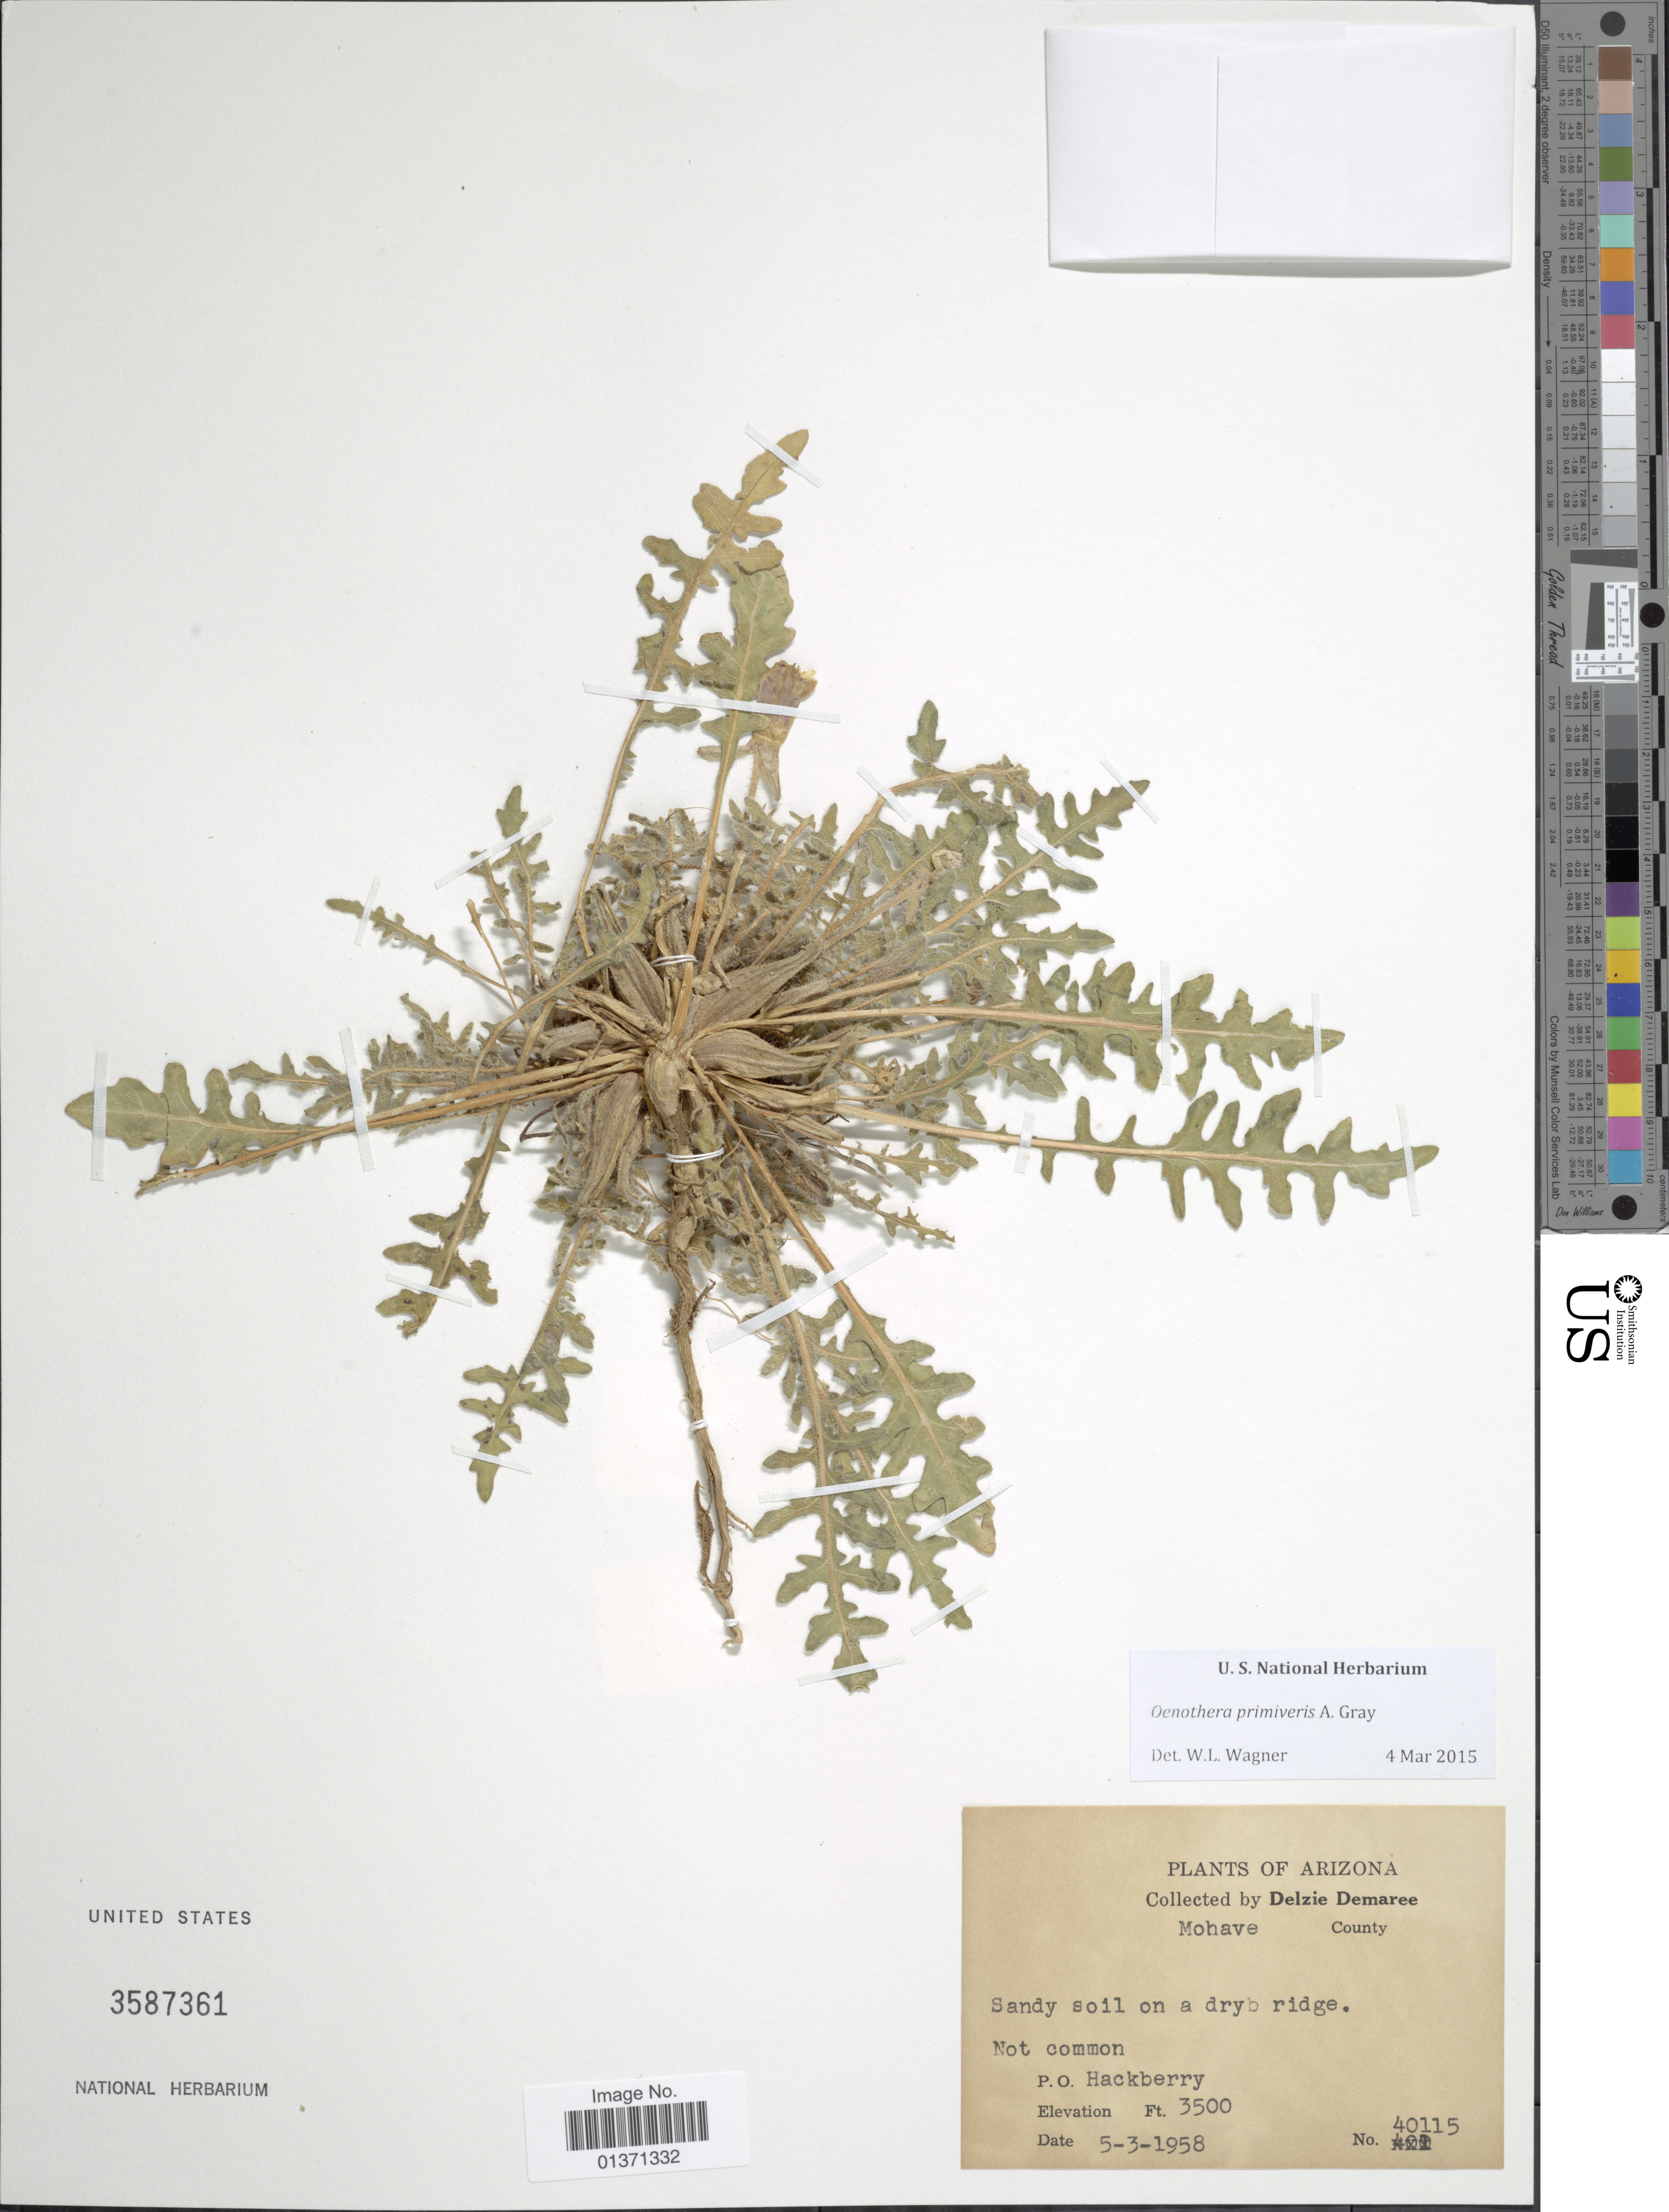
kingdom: Plantae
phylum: Tracheophyta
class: Magnoliopsida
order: Myrtales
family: Onagraceae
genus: Oenothera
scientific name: Oenothera primiveris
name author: A. Gray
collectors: D. Demaree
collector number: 40115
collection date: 1958-05-03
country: United States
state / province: Arizona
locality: Mohave County, P. O. Hackberry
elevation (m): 1067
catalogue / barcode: US 3587361